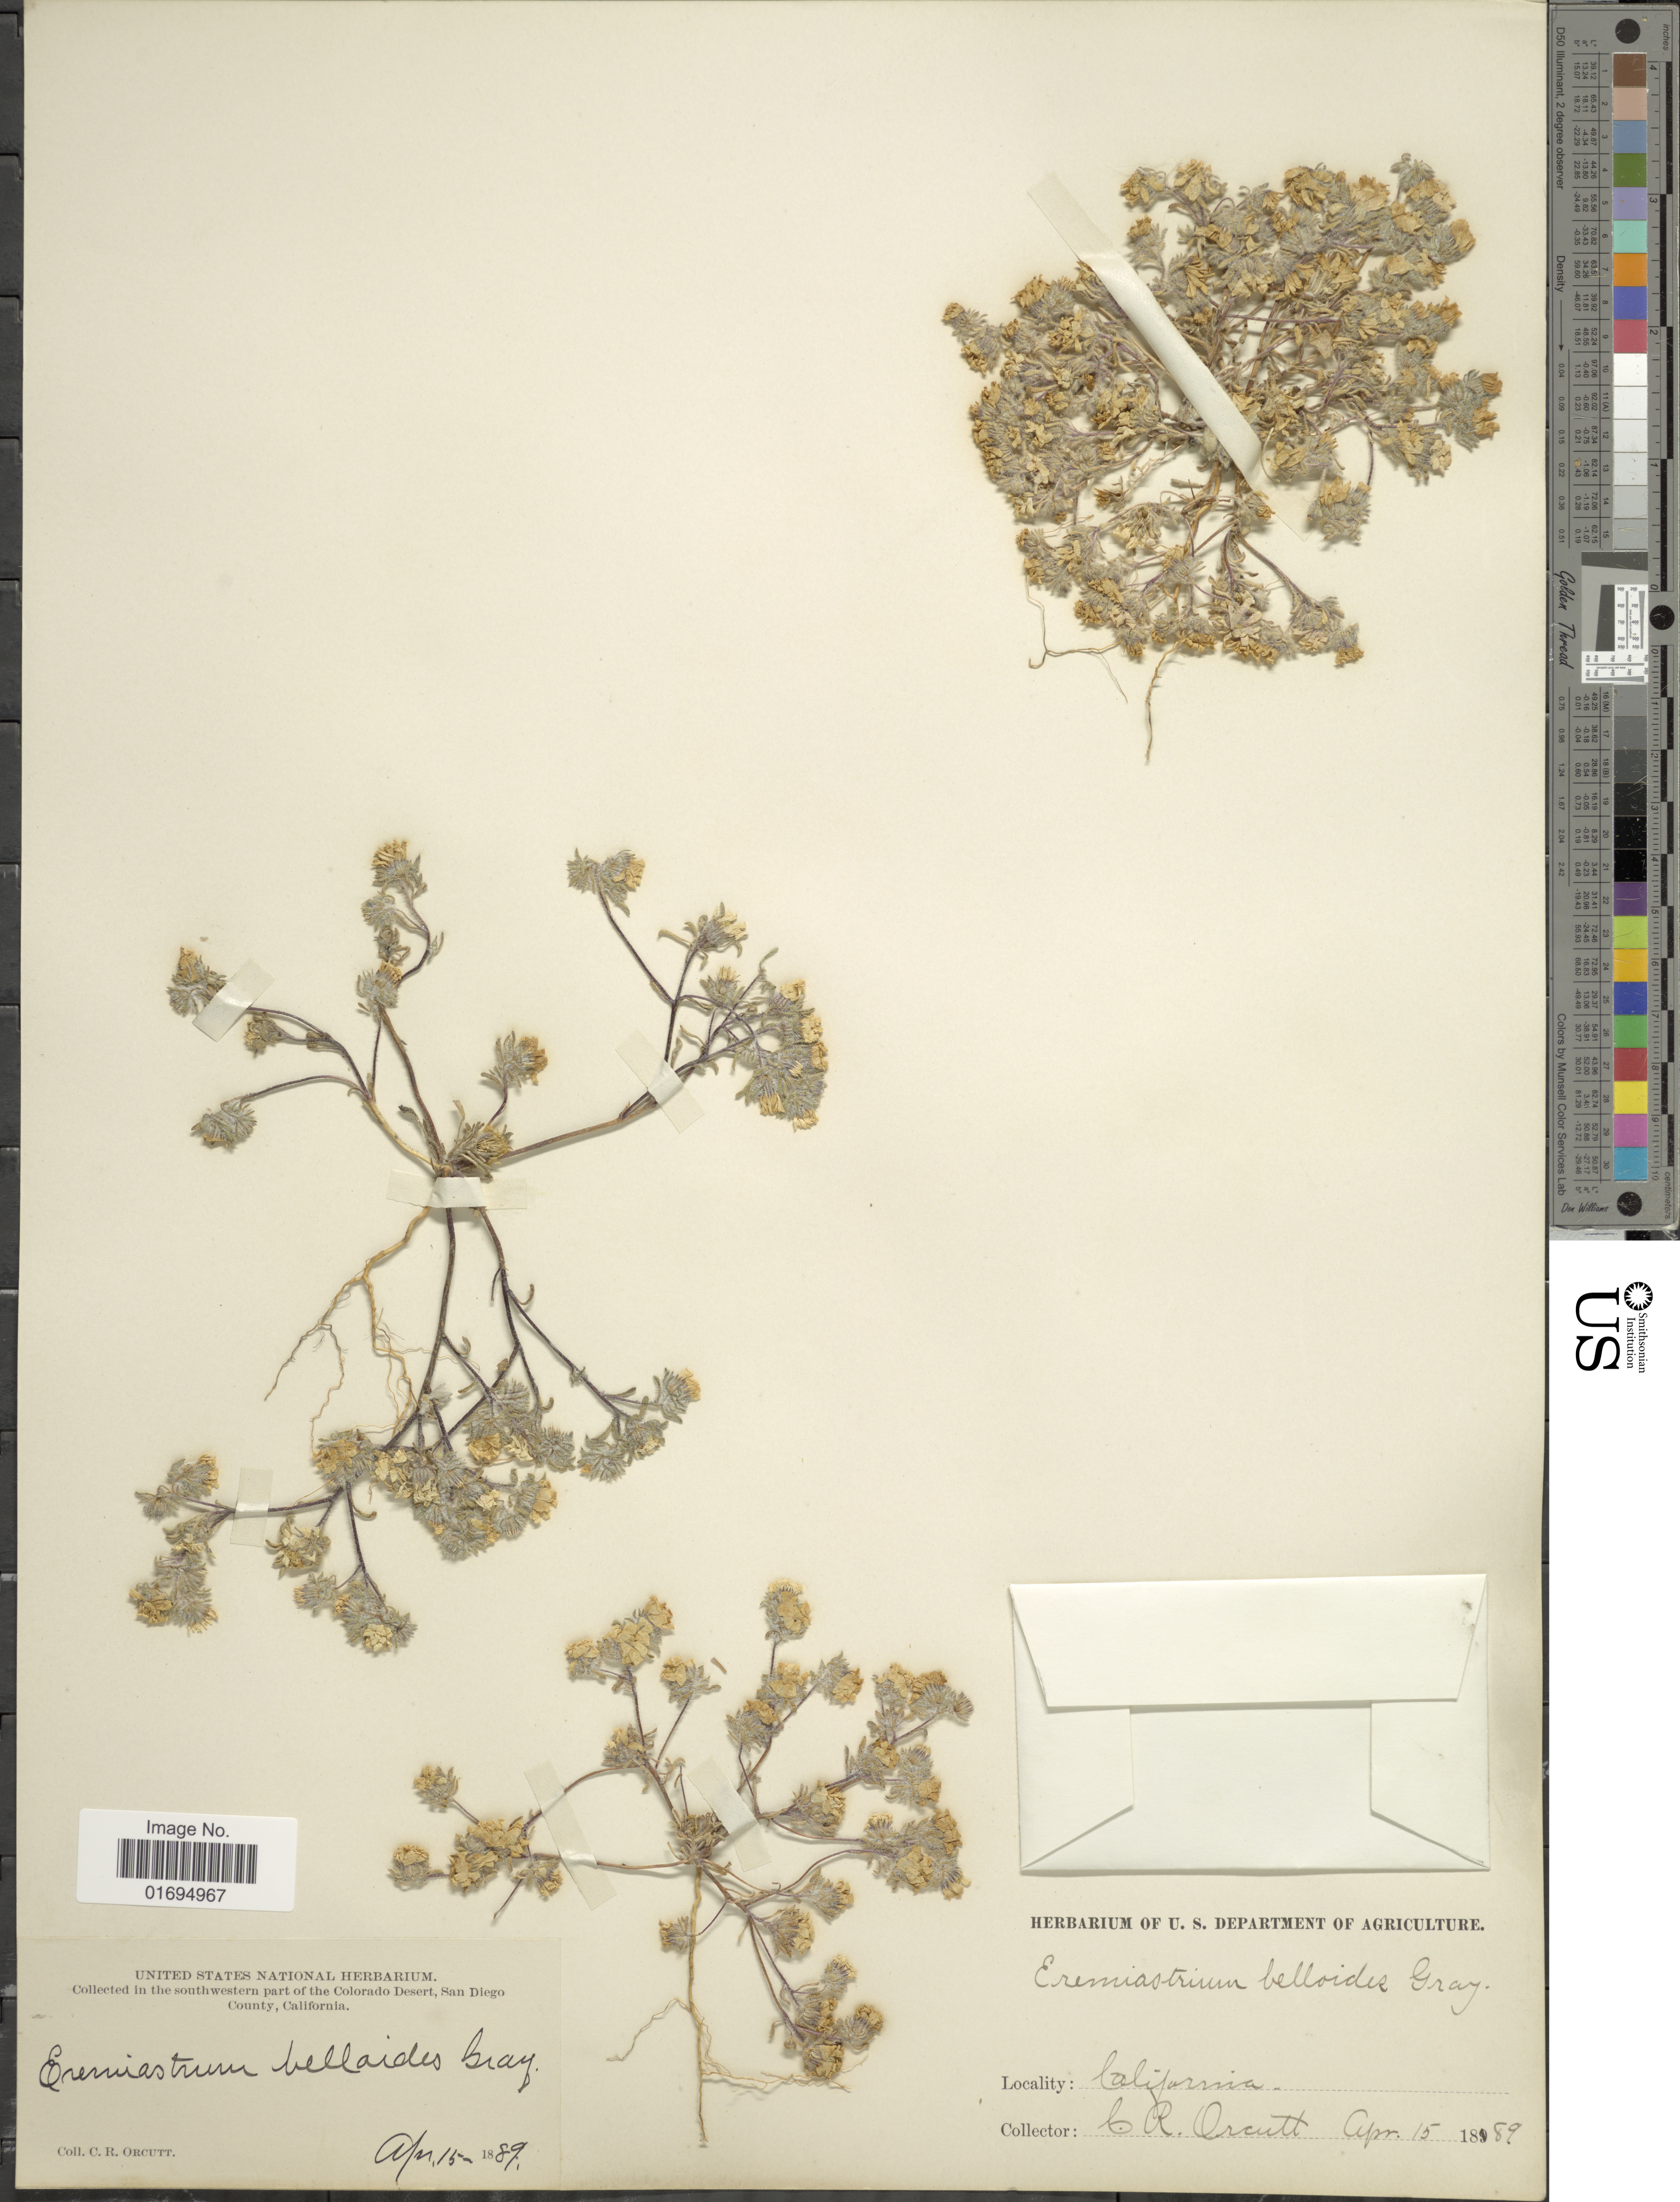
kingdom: Plantae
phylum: Tracheophyta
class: Magnoliopsida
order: Asterales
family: Asteraceae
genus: Monoptilon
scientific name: Monoptilon bellioides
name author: (A. Gray) H.M. Hall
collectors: C. R. Orcutt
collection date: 1889-04-15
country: United States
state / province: California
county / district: San Diego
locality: Southwestern part of the Colorado Desert, San Diego County, California